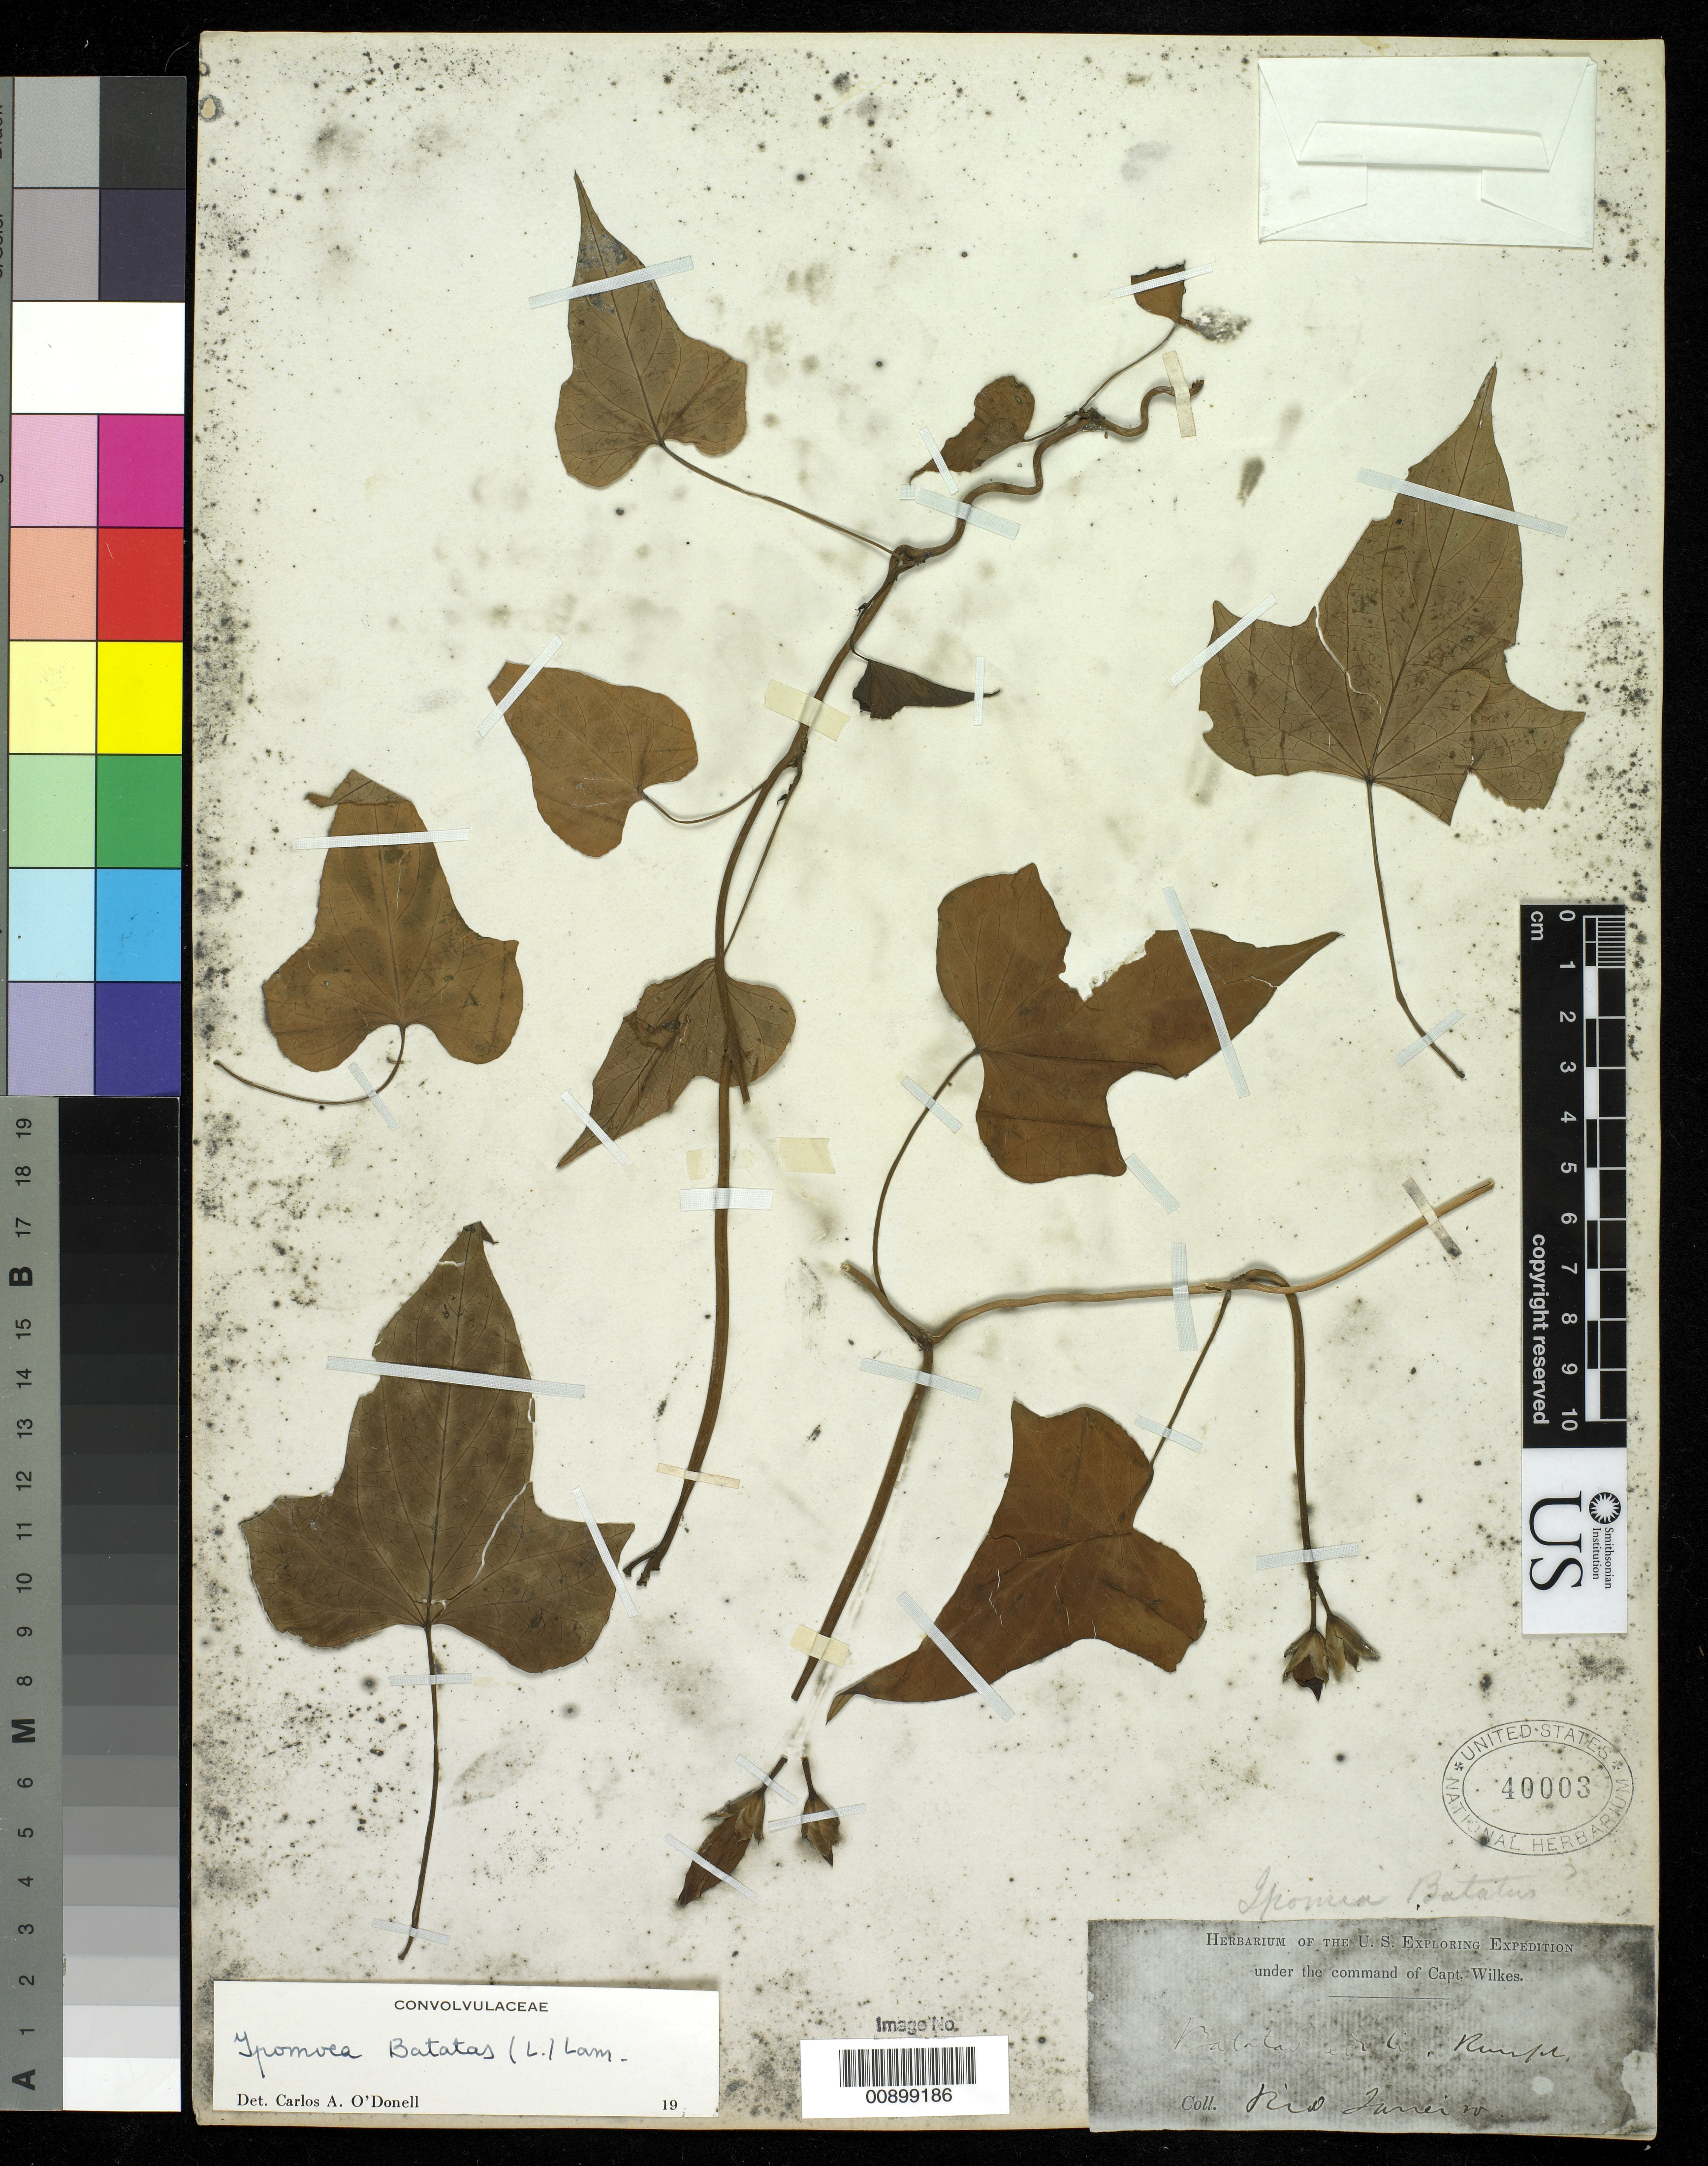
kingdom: Plantae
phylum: Tracheophyta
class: Magnoliopsida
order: Solanales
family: Convolvulaceae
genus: Ipomoea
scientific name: Ipomoea batatas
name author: (L.) Lam.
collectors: Wilkes Explor. Exped.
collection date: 1838/1842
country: Brazil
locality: Rio de Janeiro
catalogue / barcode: US 40003